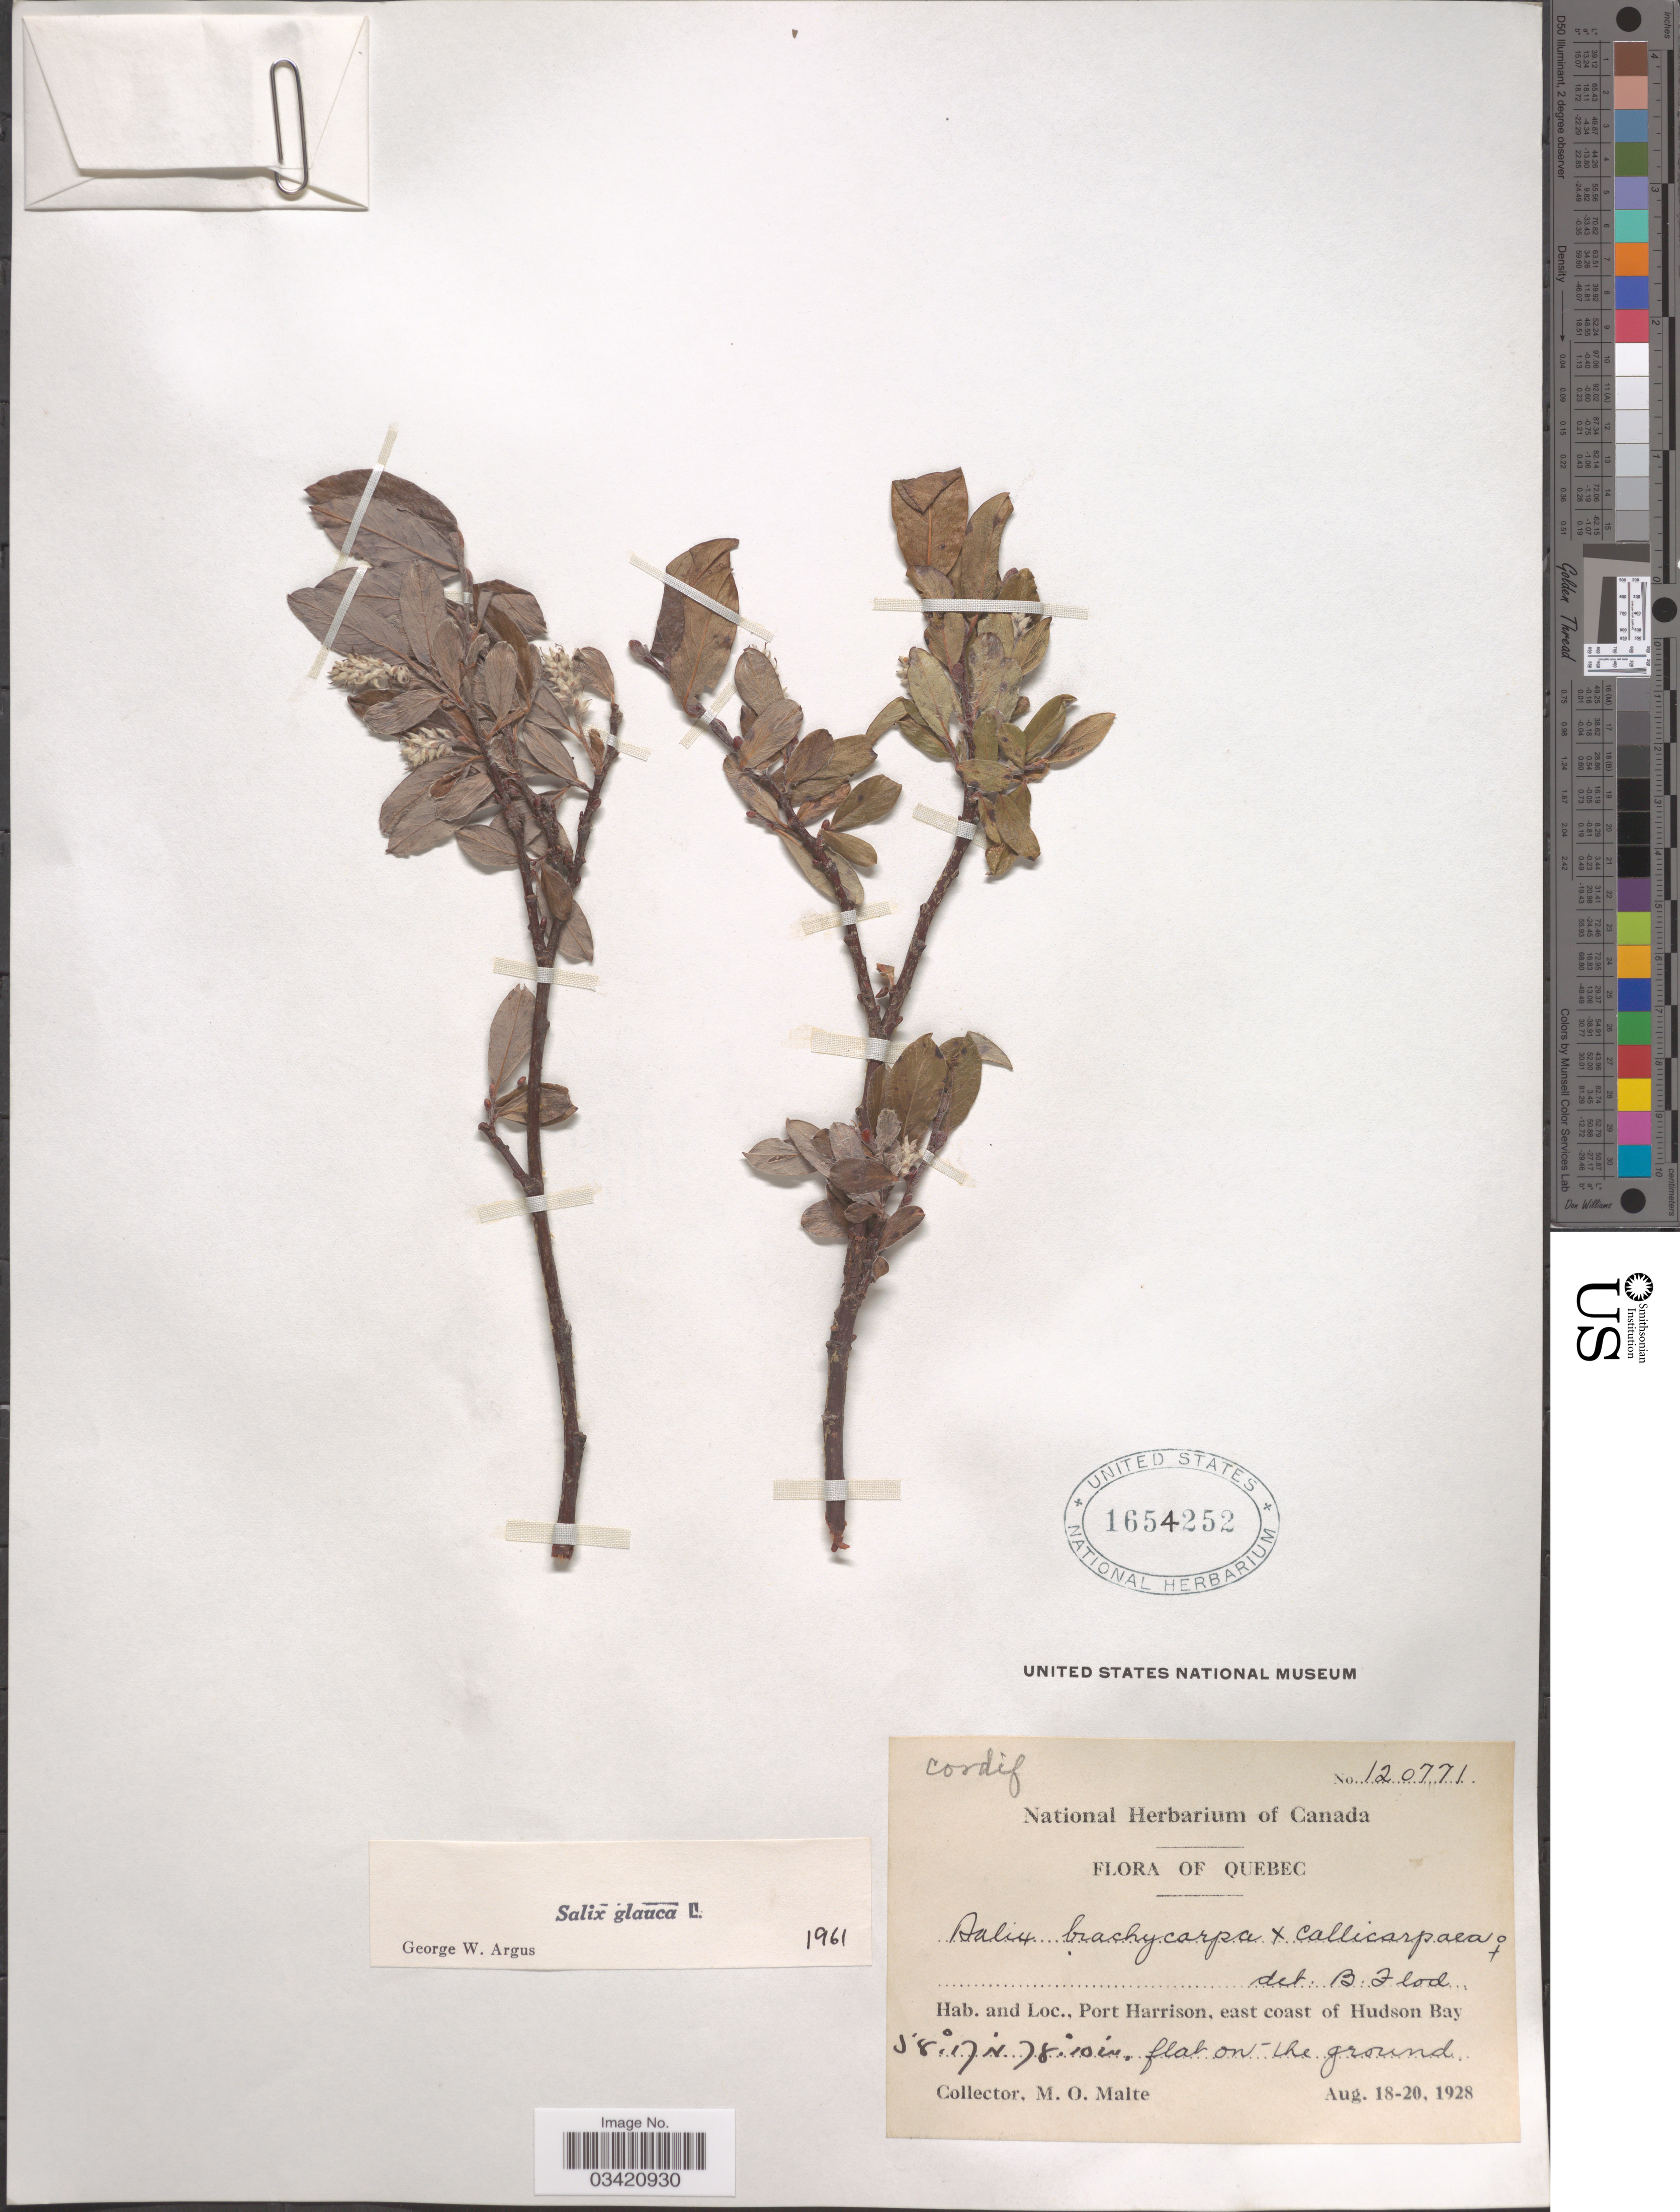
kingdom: Plantae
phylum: Tracheophyta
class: Magnoliopsida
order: Malpighiales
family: Salicaceae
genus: Salix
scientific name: Salix glauca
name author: L.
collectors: M. O. Malte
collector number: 120771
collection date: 1928-08-18/1928-08-20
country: Canada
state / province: Quebec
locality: Port Harrison, east coast of Hudson Bay.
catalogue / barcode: US 1654252